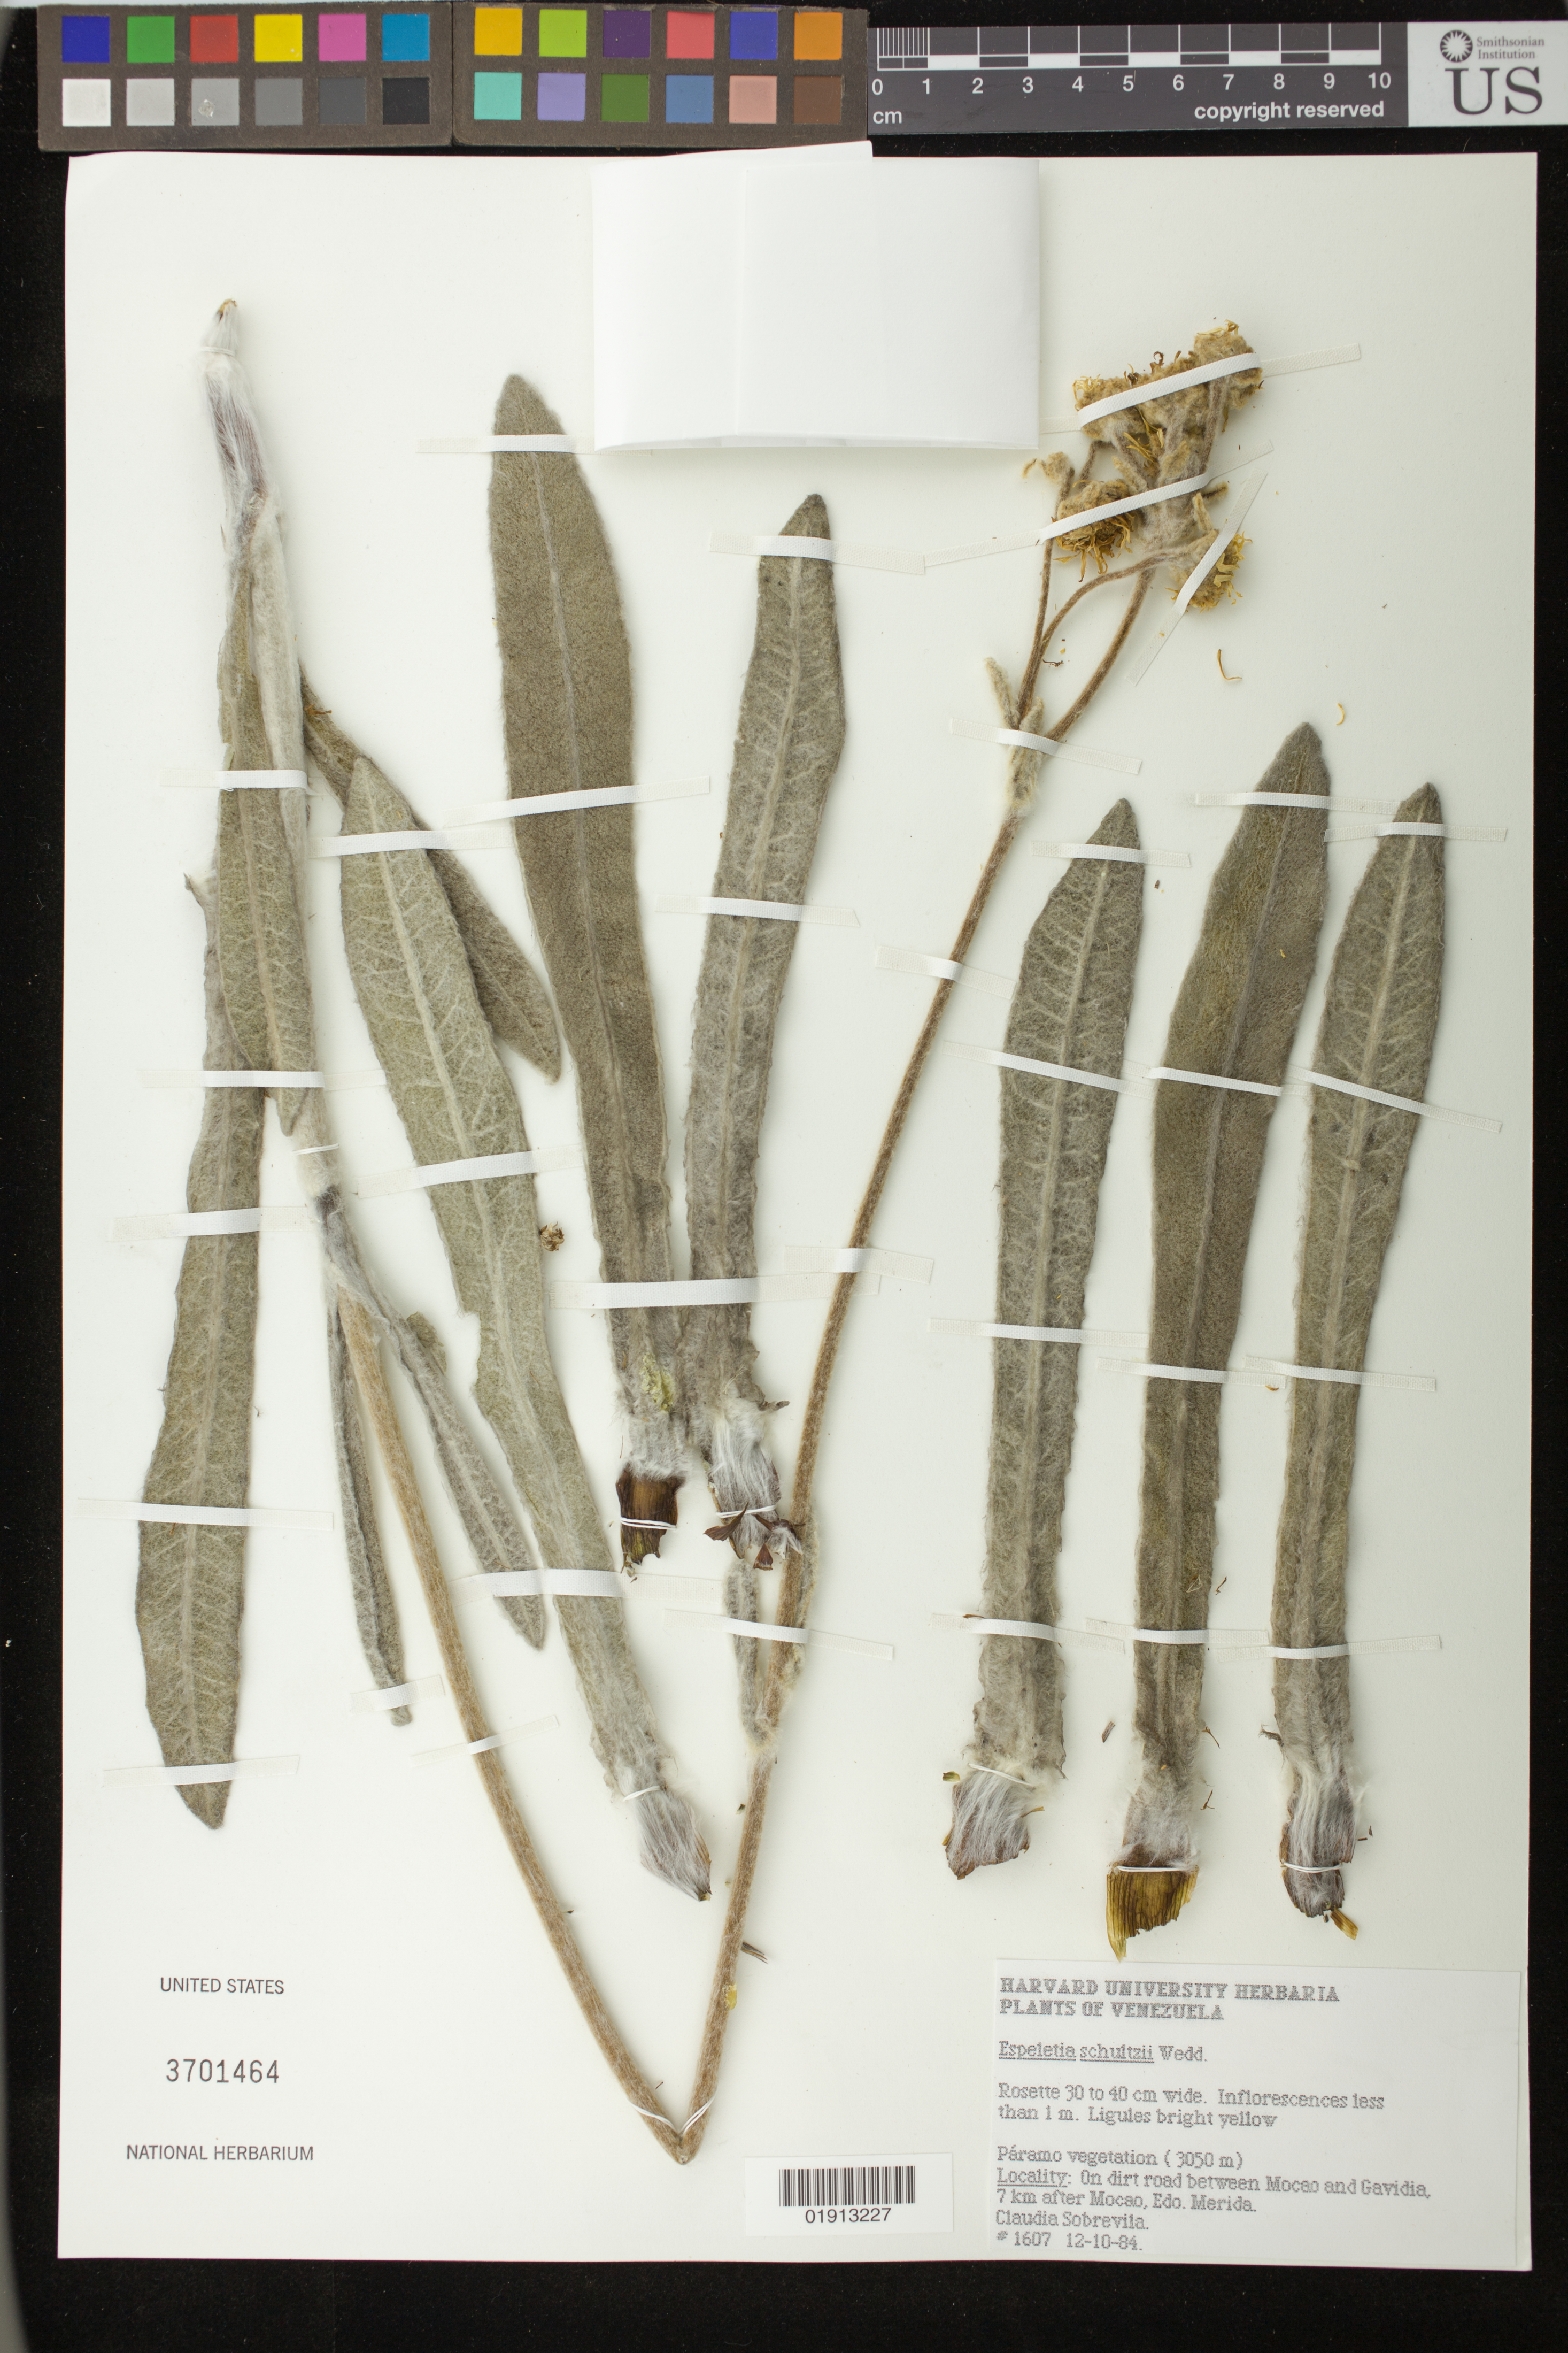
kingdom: Plantae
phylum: Tracheophyta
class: Magnoliopsida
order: Asterales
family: Asteraceae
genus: Espeletia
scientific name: Espeletia schultzii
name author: Wedd.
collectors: C. Sobrevila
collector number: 1607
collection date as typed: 12-10-84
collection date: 1984-10-12 or 1984-12-10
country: Venezuela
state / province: Mérida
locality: On dirt road between Mocao and Gavidia, 7 km after Mocao.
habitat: Páramo vegetation.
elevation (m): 3050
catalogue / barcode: US 3701464